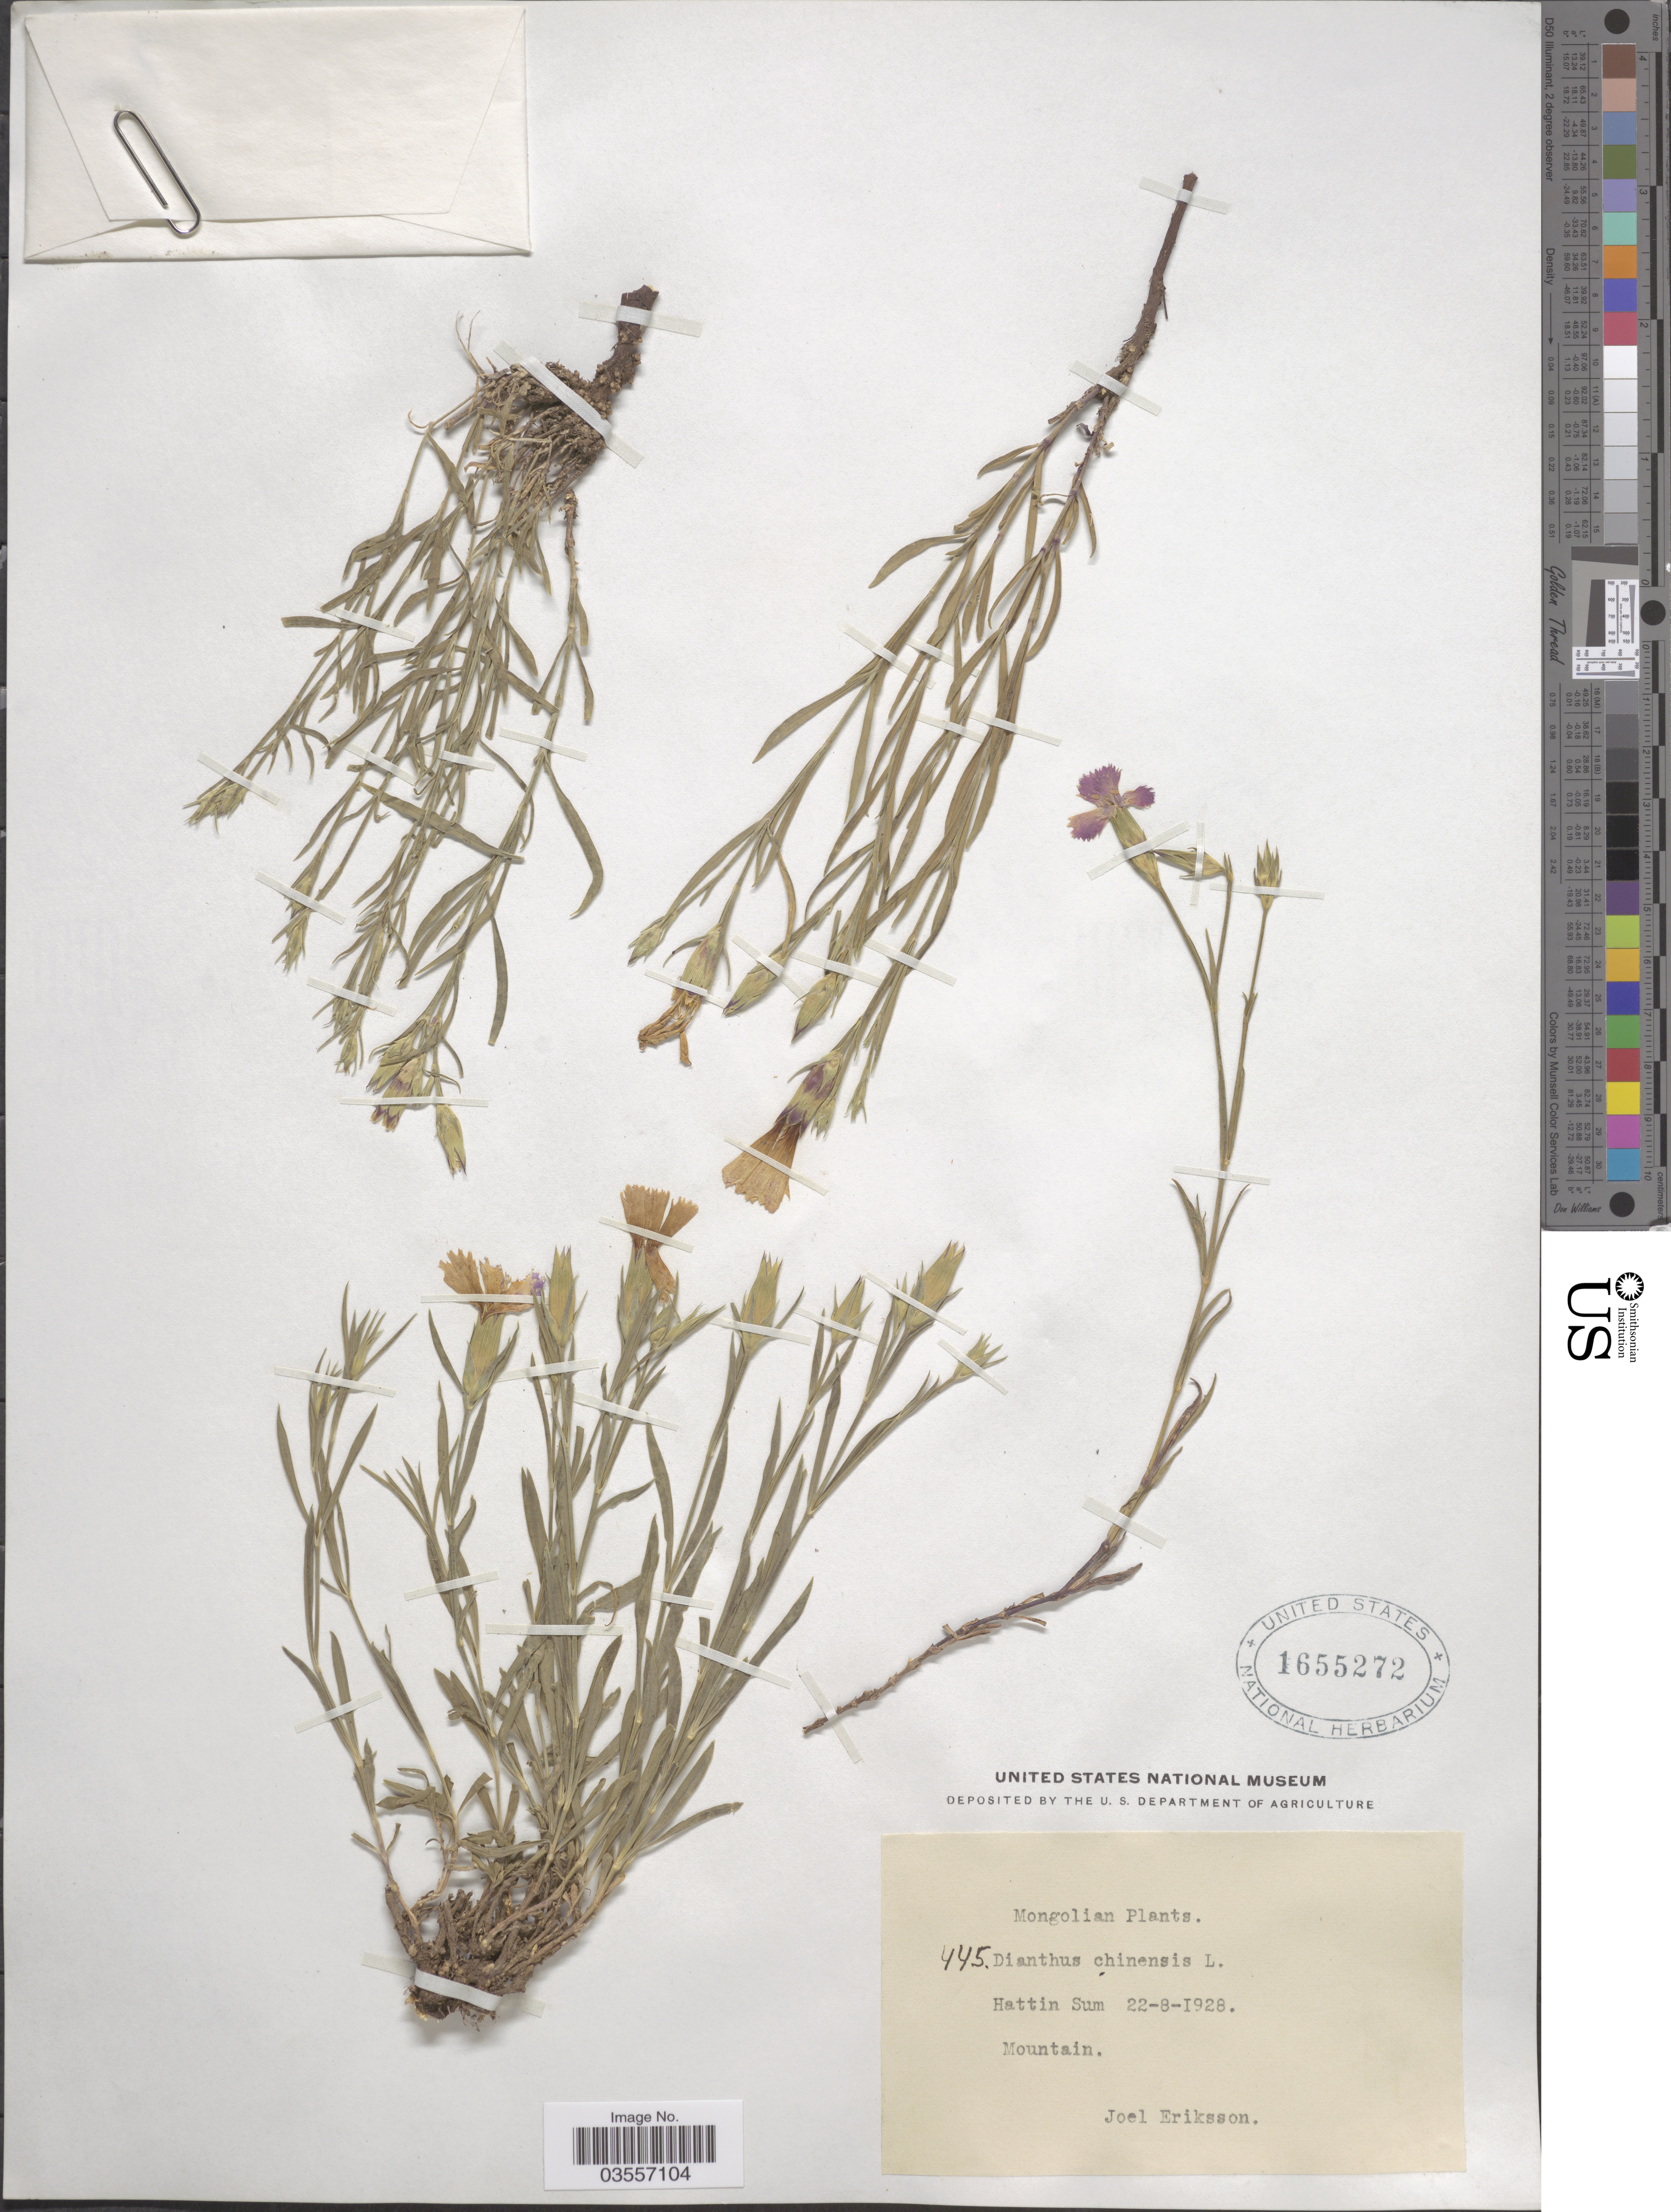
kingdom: Plantae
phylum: Tracheophyta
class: Magnoliopsida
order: Caryophyllales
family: Caryophyllaceae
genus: Dianthus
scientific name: Dianthus chinensis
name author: L.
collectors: J. Eriksson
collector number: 445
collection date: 1928-08-22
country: Mongolia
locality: Hattin Sum. Mountain.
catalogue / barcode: US 1655272